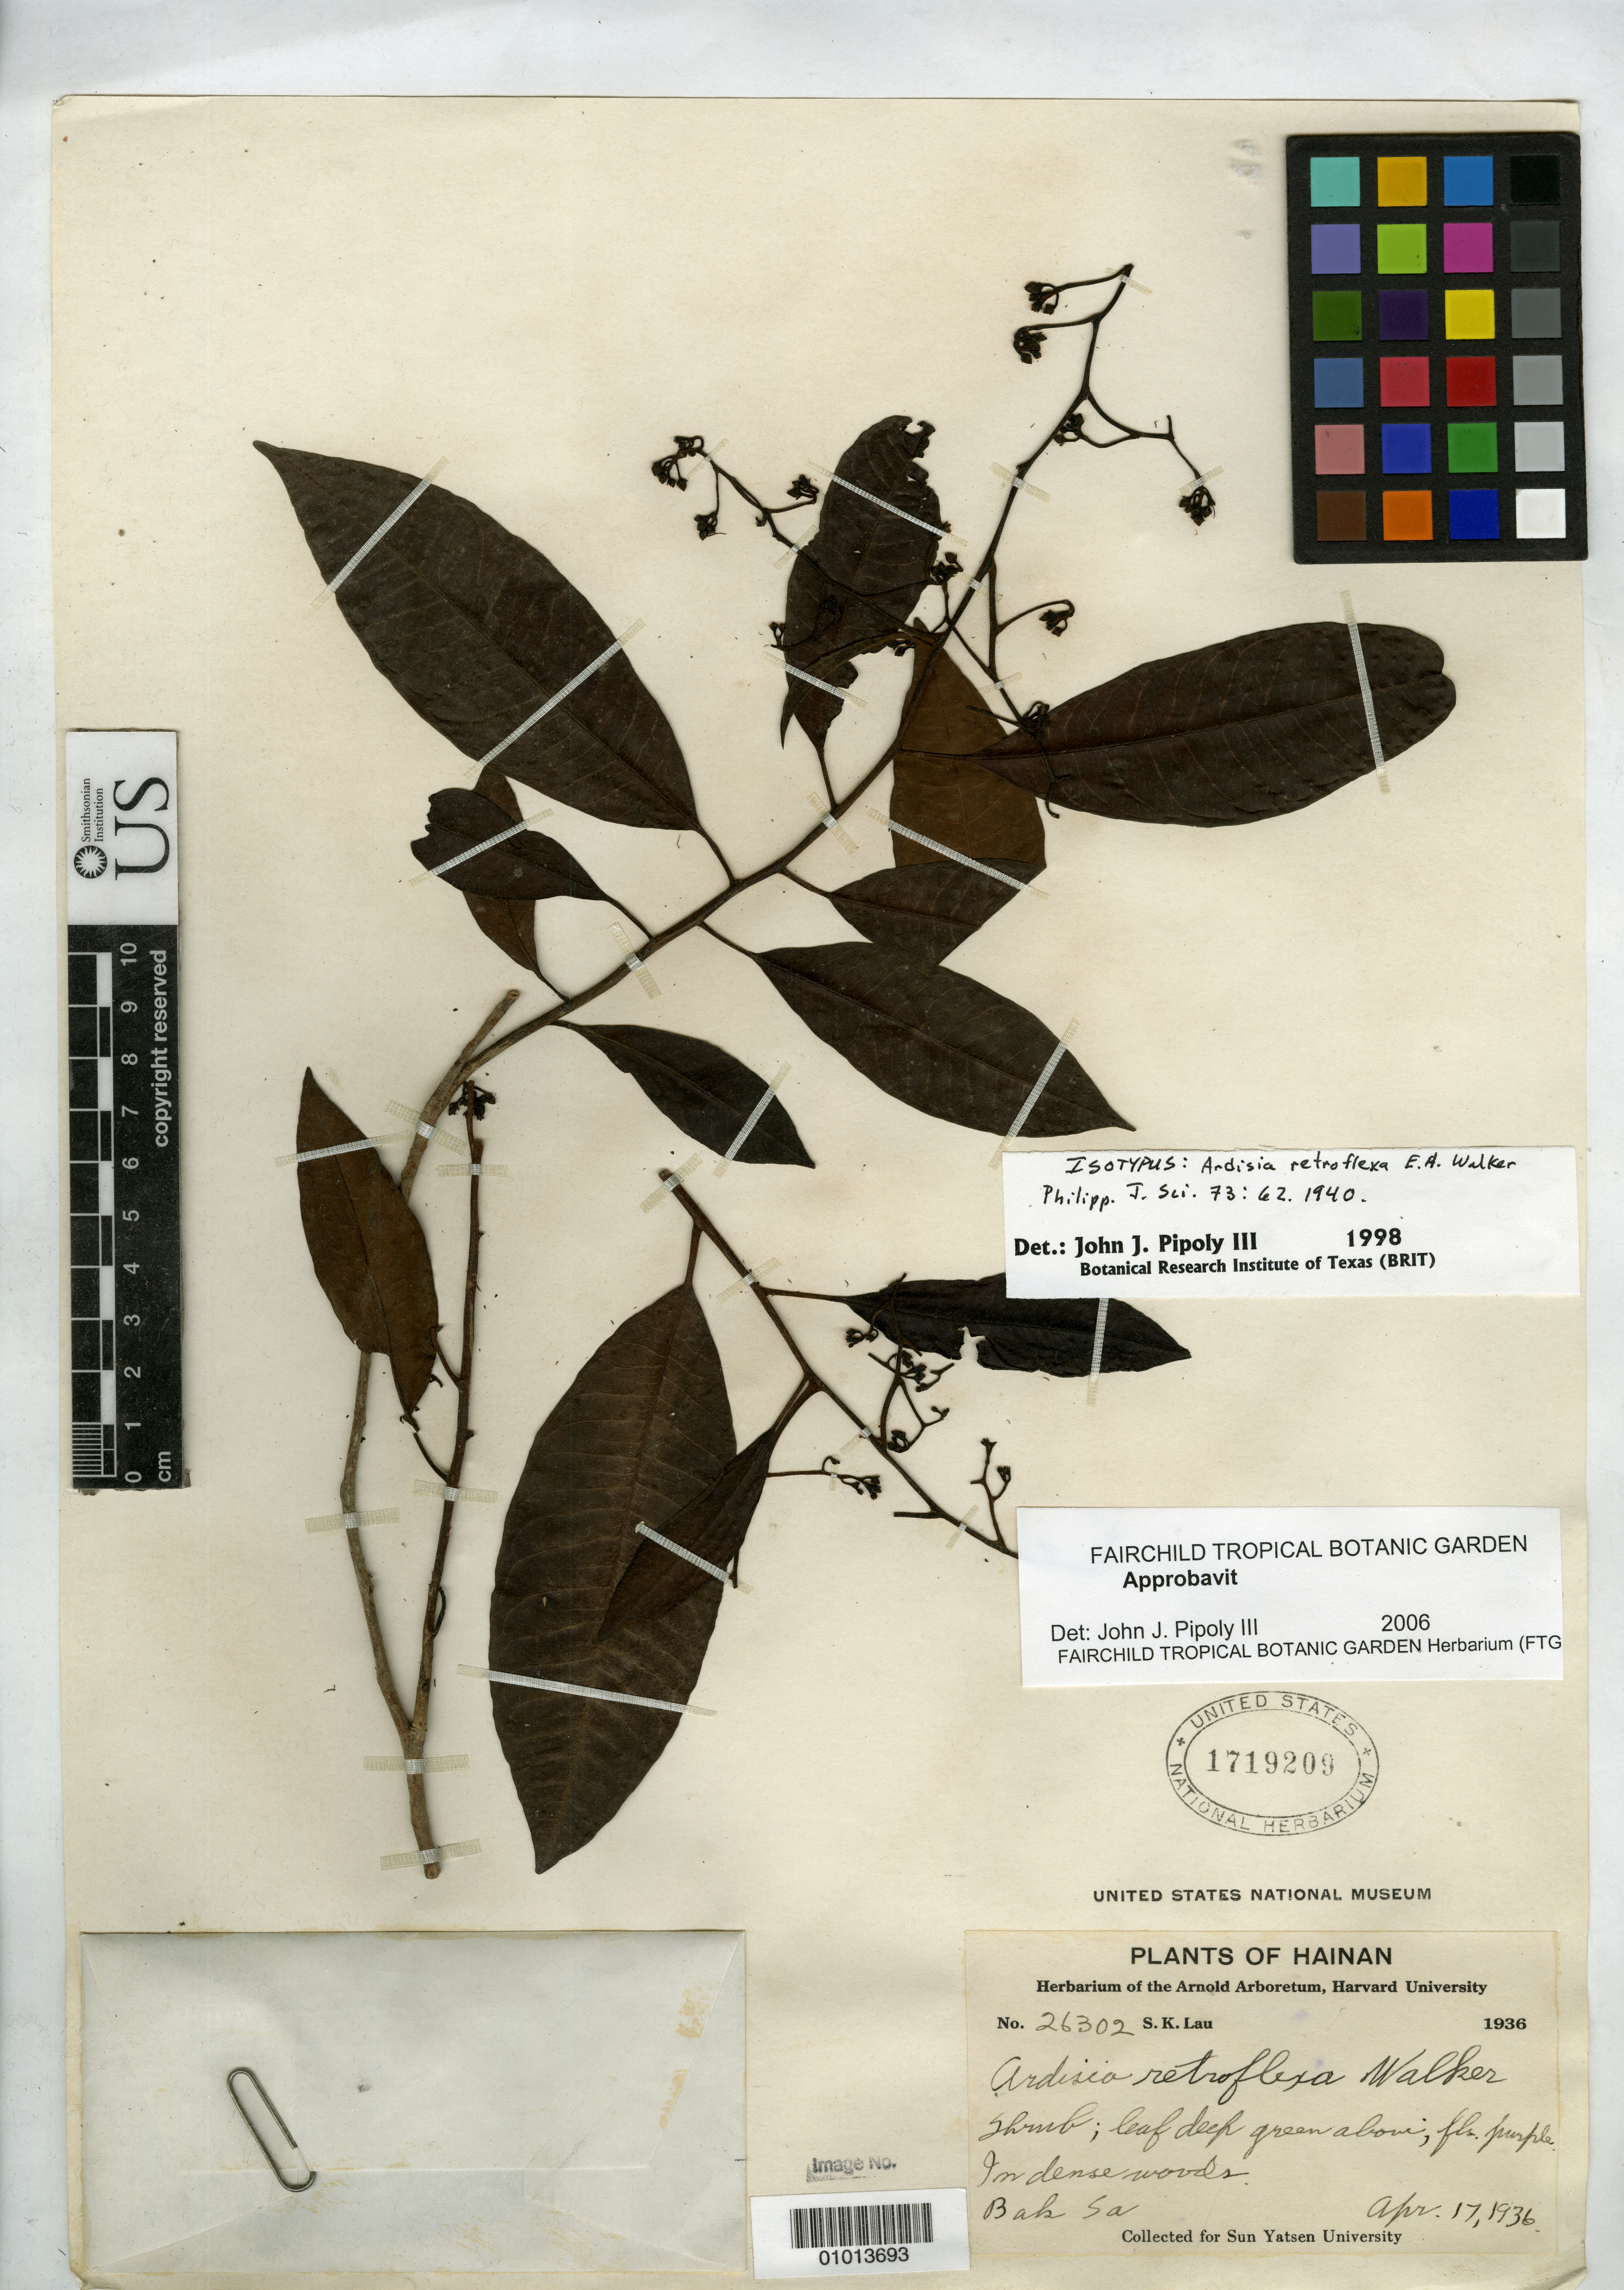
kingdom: Plantae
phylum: Tracheophyta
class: Magnoliopsida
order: Ericales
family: Primulaceae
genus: Ardisia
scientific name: Ardisia retroflexa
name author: E. Walker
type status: Isotype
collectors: S. K. Lau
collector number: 26302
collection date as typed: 17 Apr 1936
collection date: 1936-04-17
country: China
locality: Bak Sa.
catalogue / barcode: US 1719209